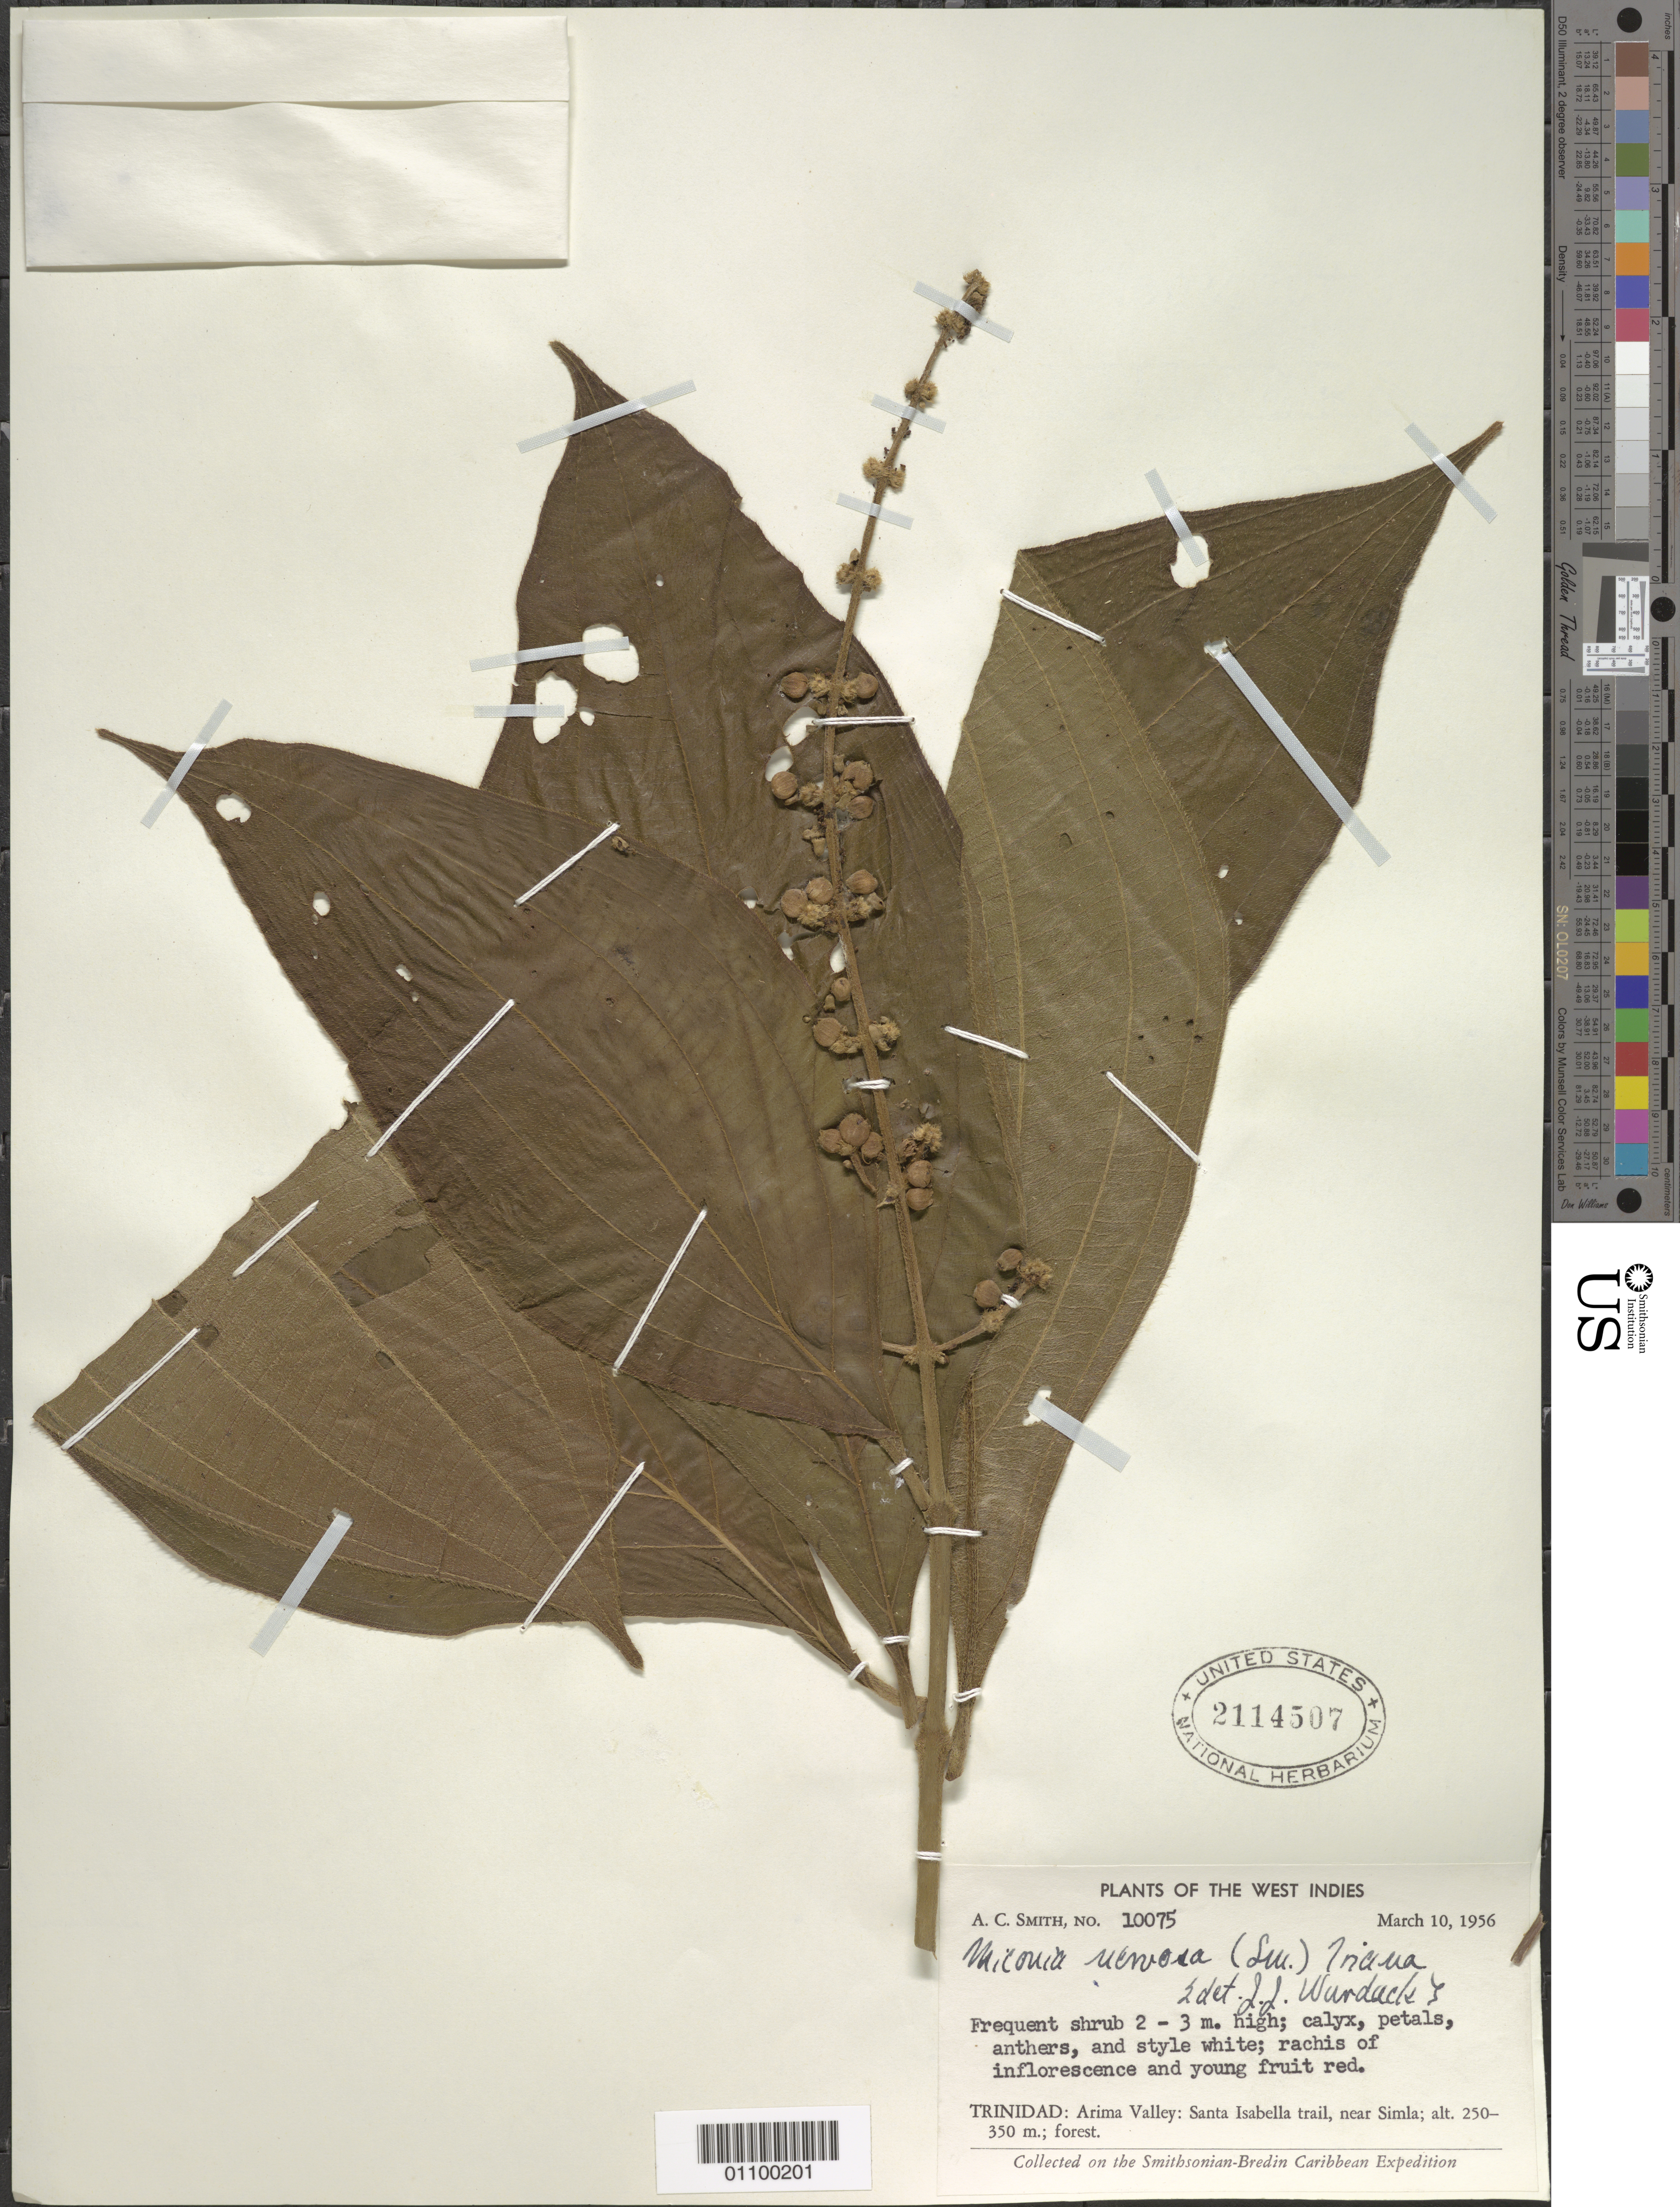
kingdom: Plantae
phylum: Tracheophyta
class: Magnoliopsida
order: Myrtales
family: Melastomataceae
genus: Miconia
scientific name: Miconia nervosa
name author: (Sm.) Triana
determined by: Wurdack, John J., (US), US (UNITED STATES)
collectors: A. C. Smith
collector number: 10075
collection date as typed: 10 Mar 1956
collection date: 1956-03-10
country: Trinidad and Tobago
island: Trinidad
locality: Arima Valley: Santa Isabella trail, near Simla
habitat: forest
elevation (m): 250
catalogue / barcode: US 2114507